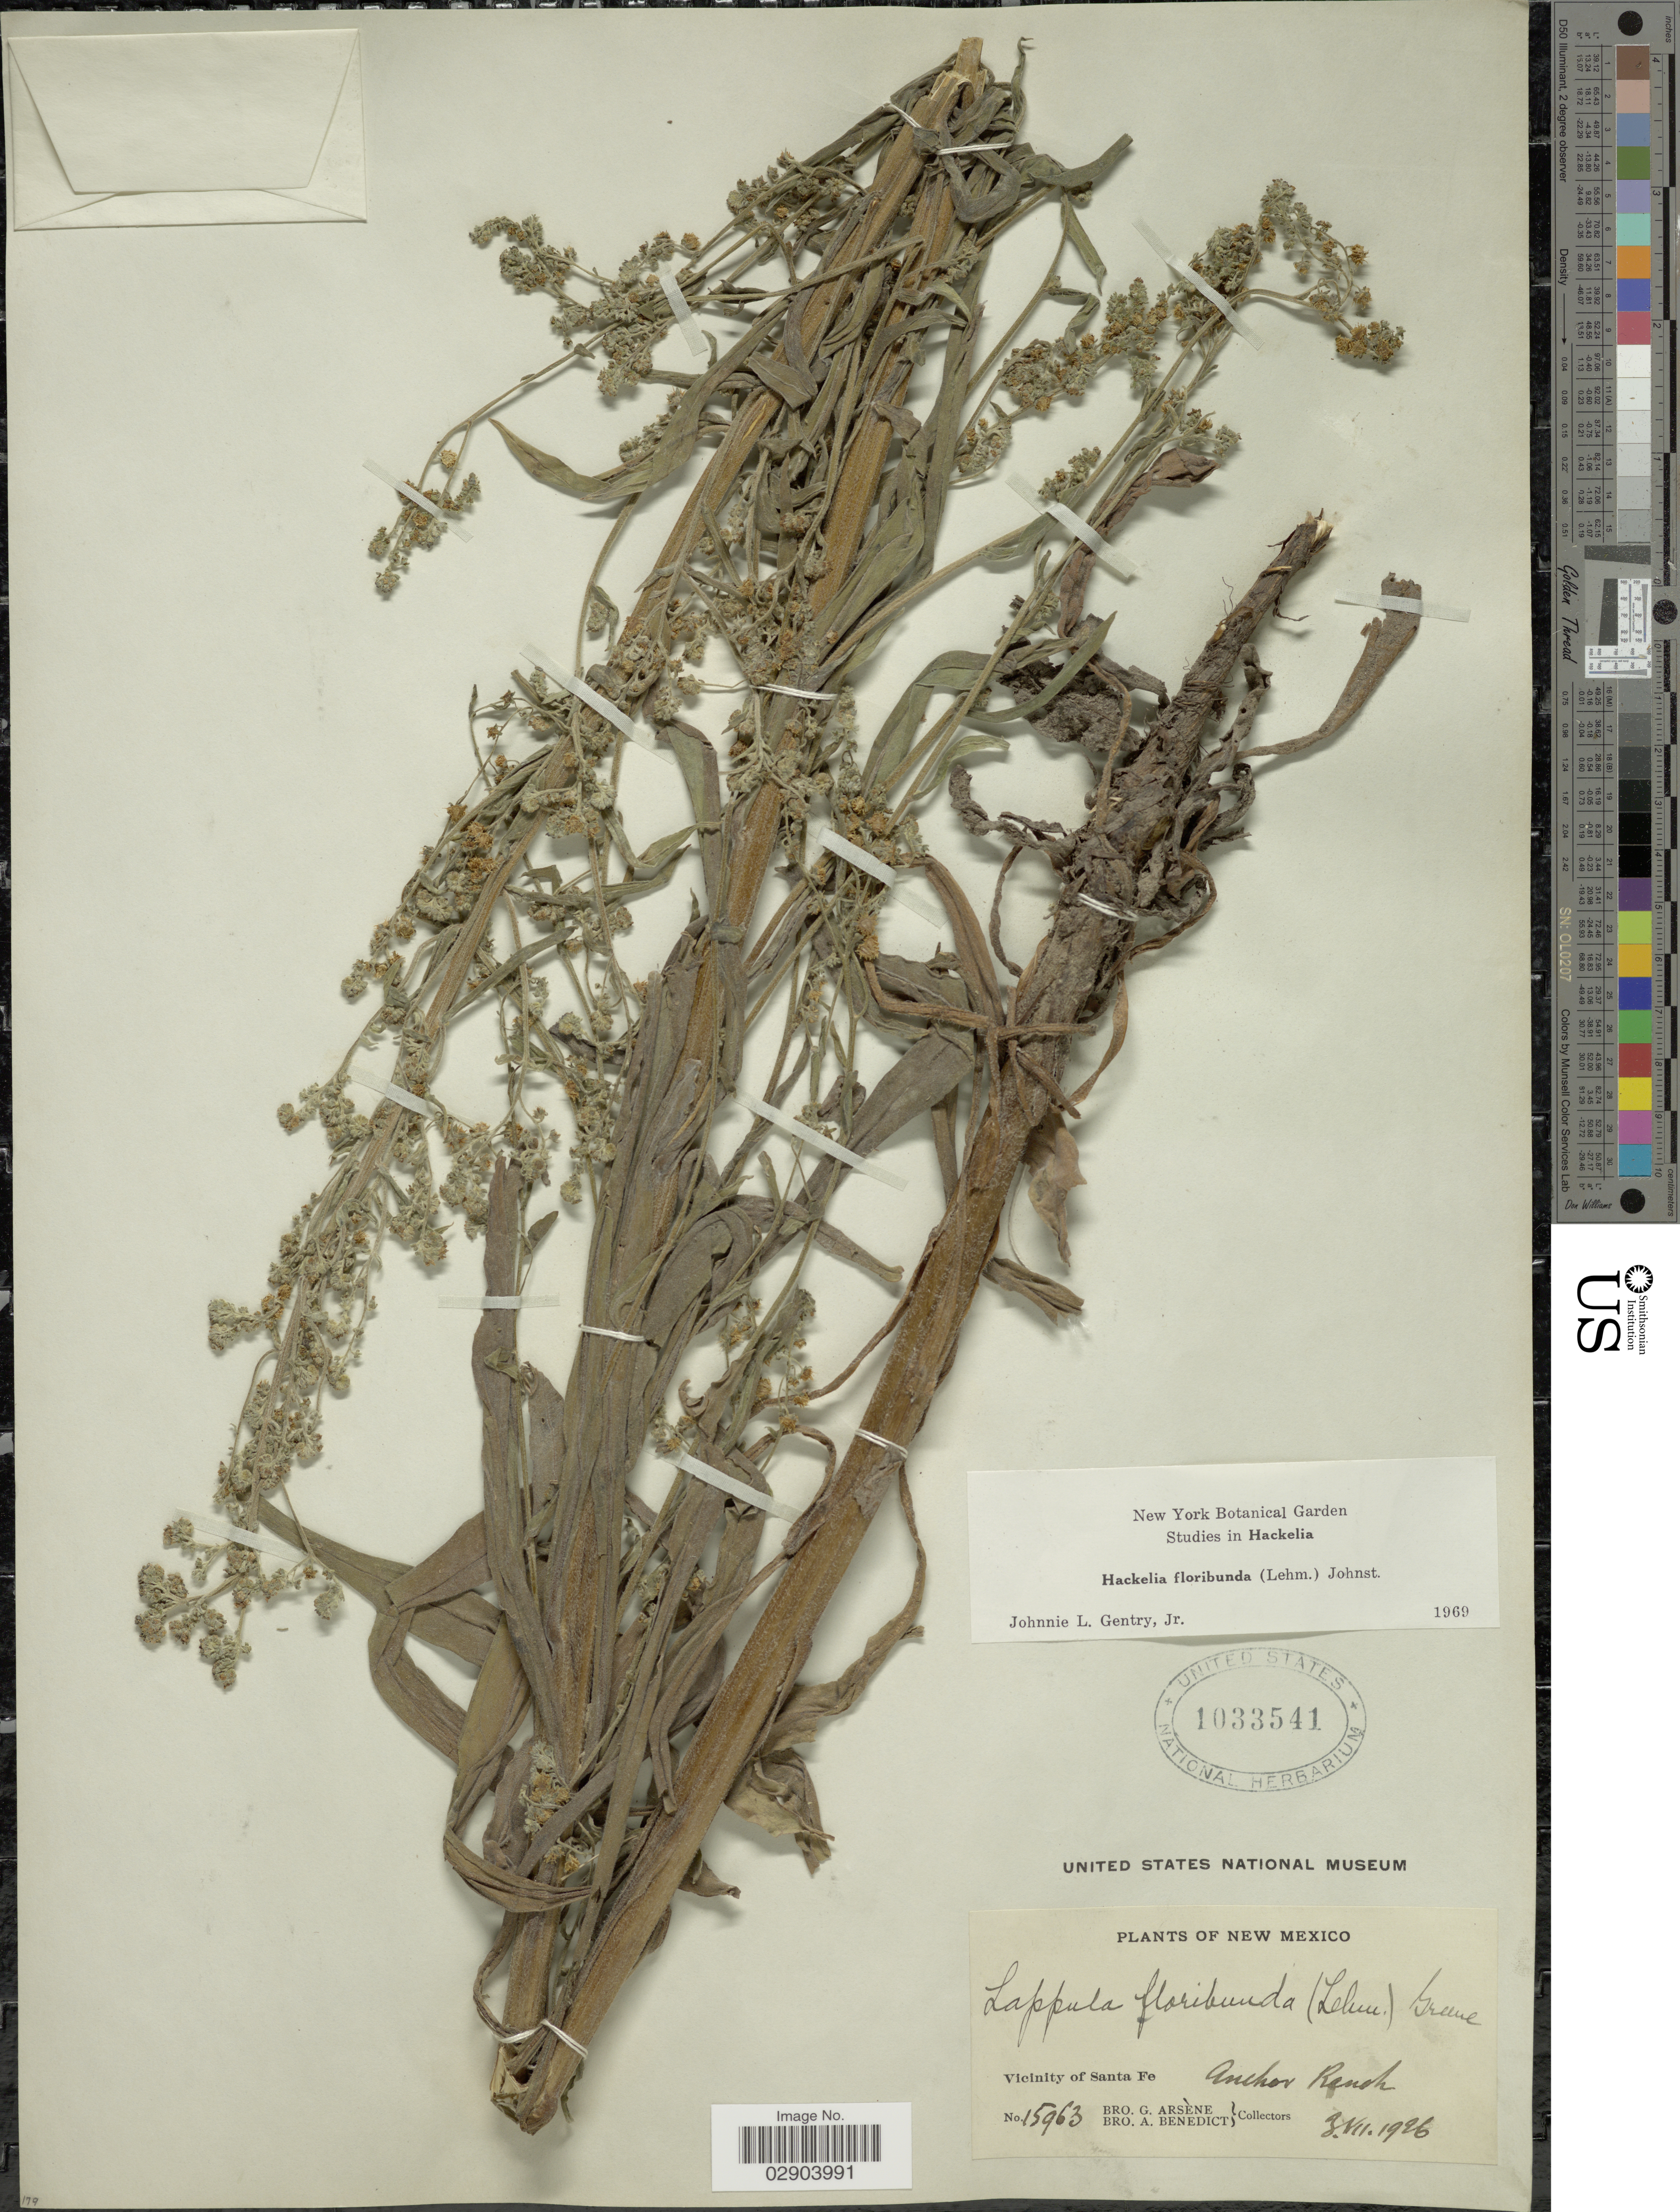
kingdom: Plantae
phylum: Tracheophyta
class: Magnoliopsida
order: Boraginales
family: Boraginaceae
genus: Hackelia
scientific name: Hackelia floribunda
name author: (Lehm.) I.M. Johnst.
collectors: Bro. G. Arsène & Bro. A. Benedict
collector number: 15963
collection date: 1926-07-03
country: United States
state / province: New Mexico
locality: Vicinity of Santa Fe. Anchor Ranch.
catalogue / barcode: US 1033541